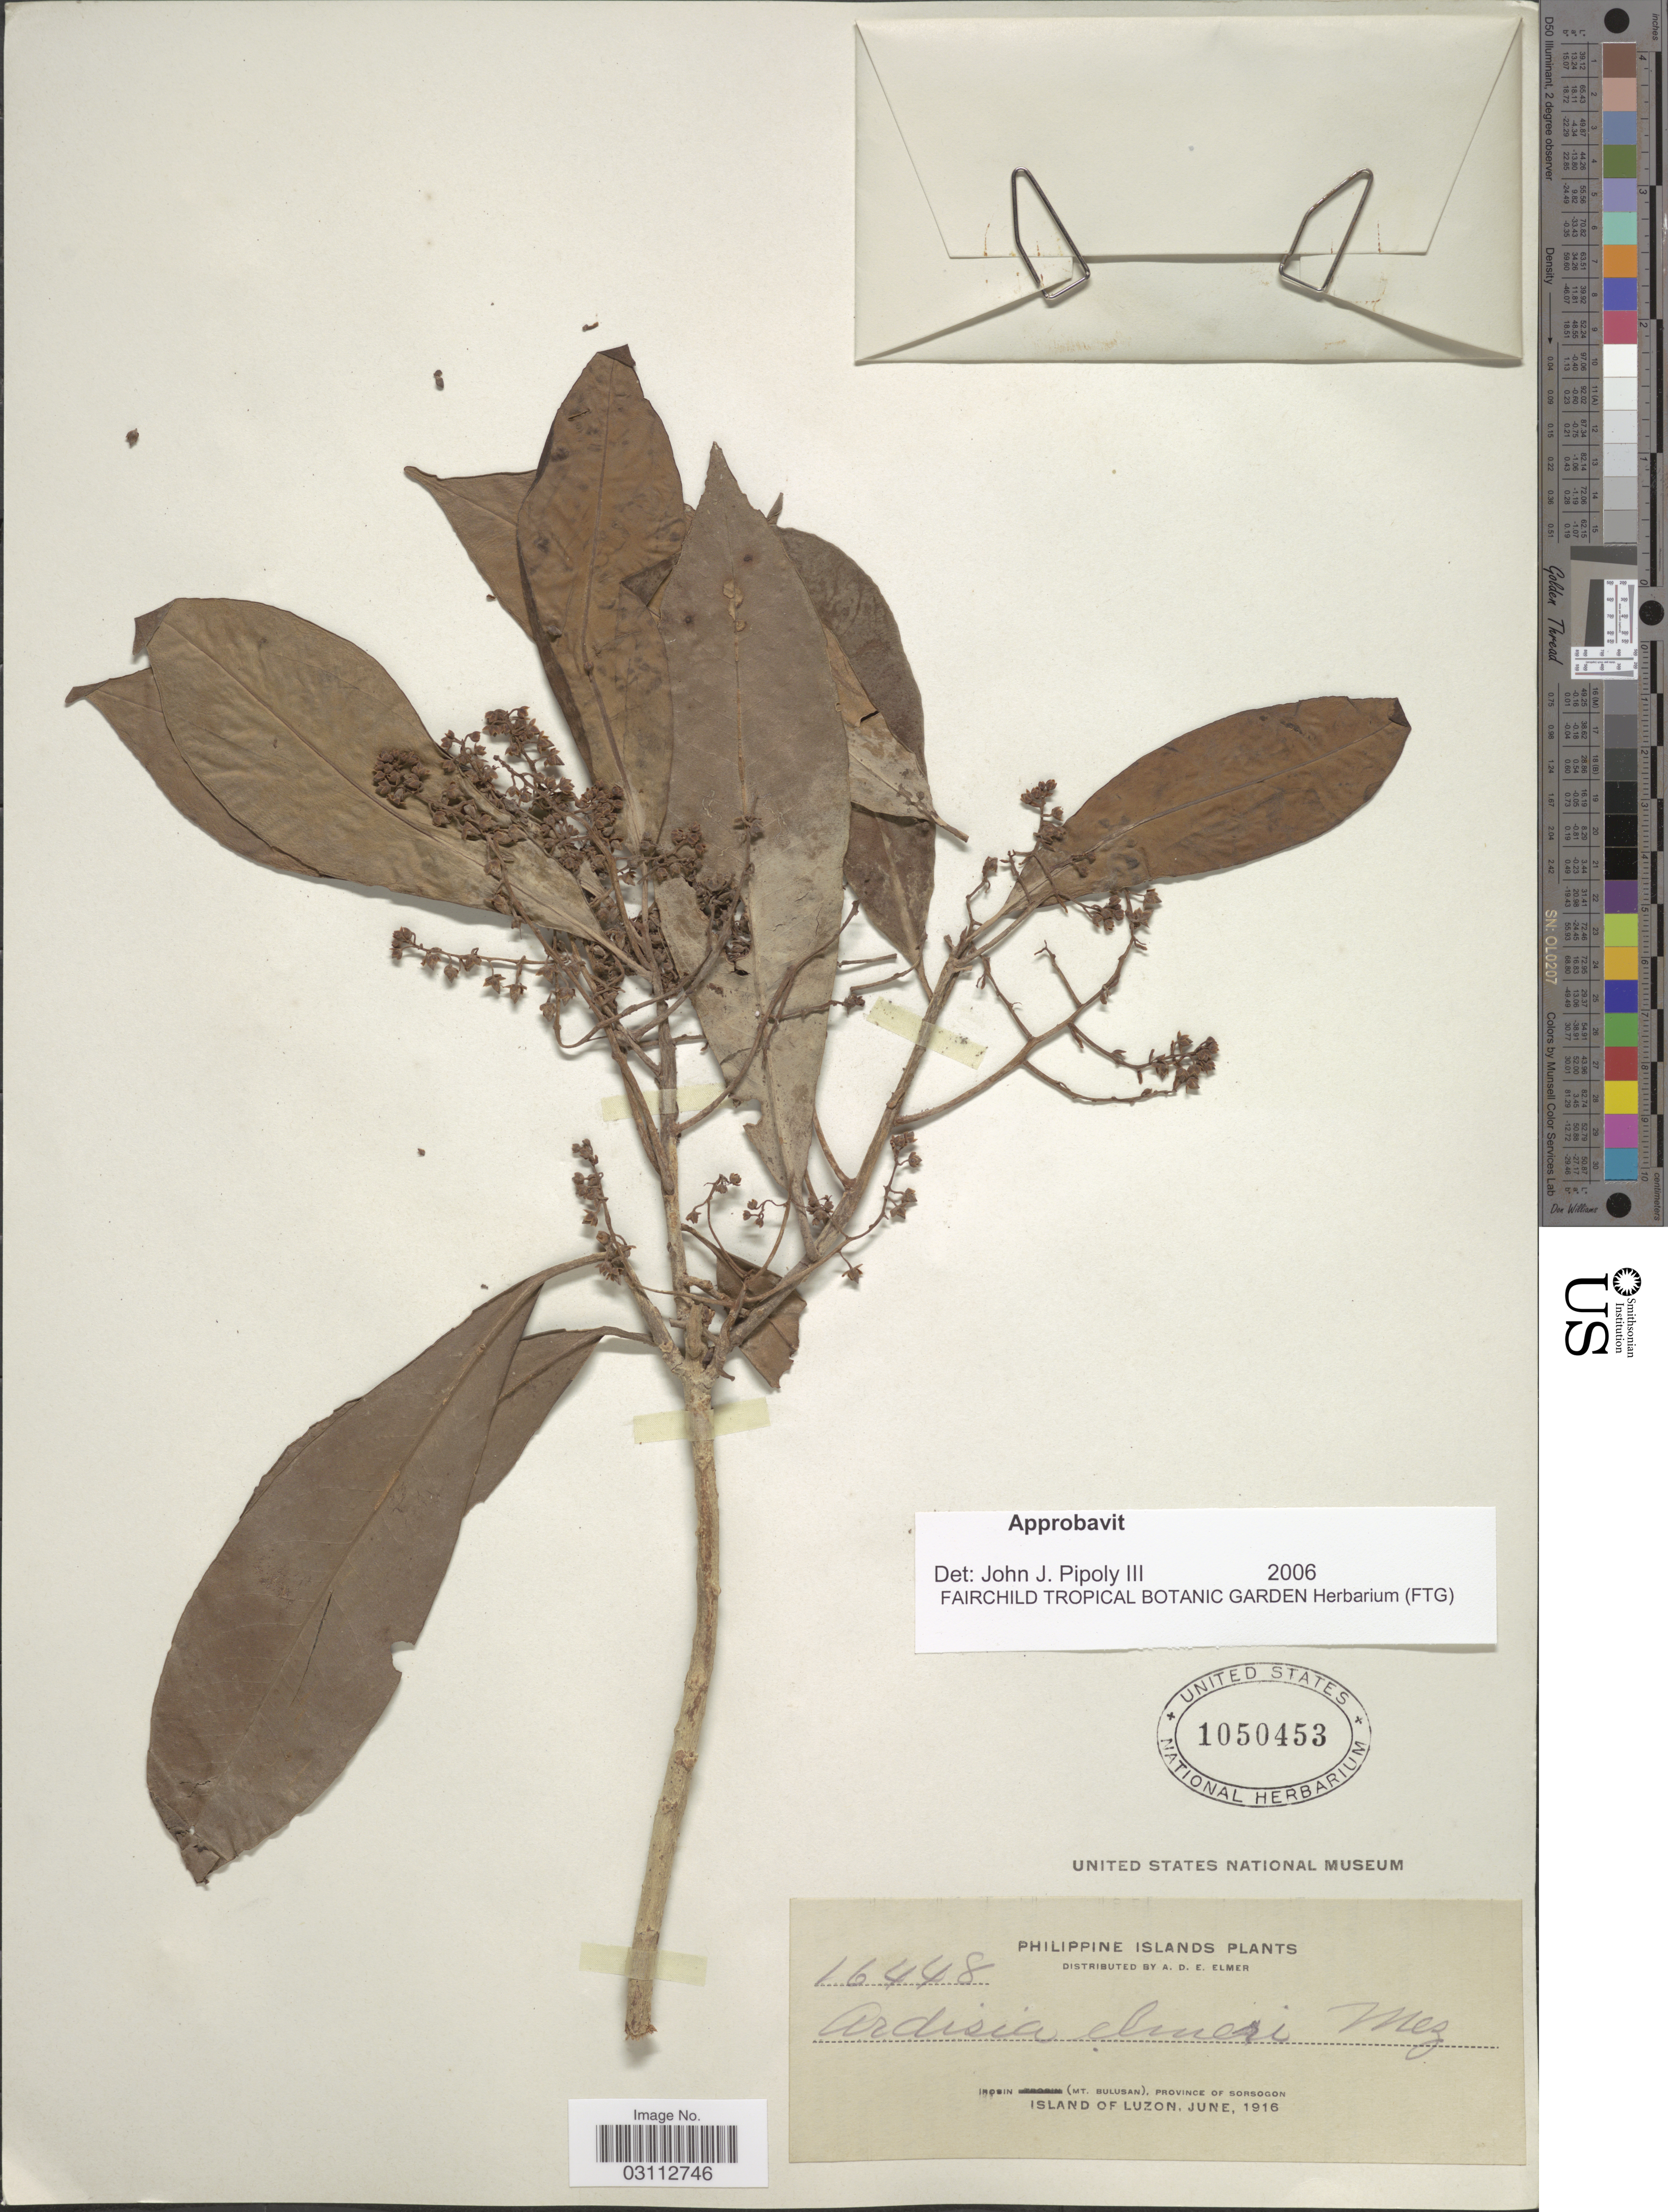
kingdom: Plantae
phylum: Tracheophyta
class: Magnoliopsida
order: Ericales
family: Primulaceae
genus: Ardisia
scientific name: Ardisia elmeri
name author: Mez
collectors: A. D. E. Elmer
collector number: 16448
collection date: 1916-06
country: Philippines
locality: Philippine Islands, Irosin (Mt. Bulusan), Province of Sorsogon, Island of Luzon.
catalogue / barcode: US 1050453